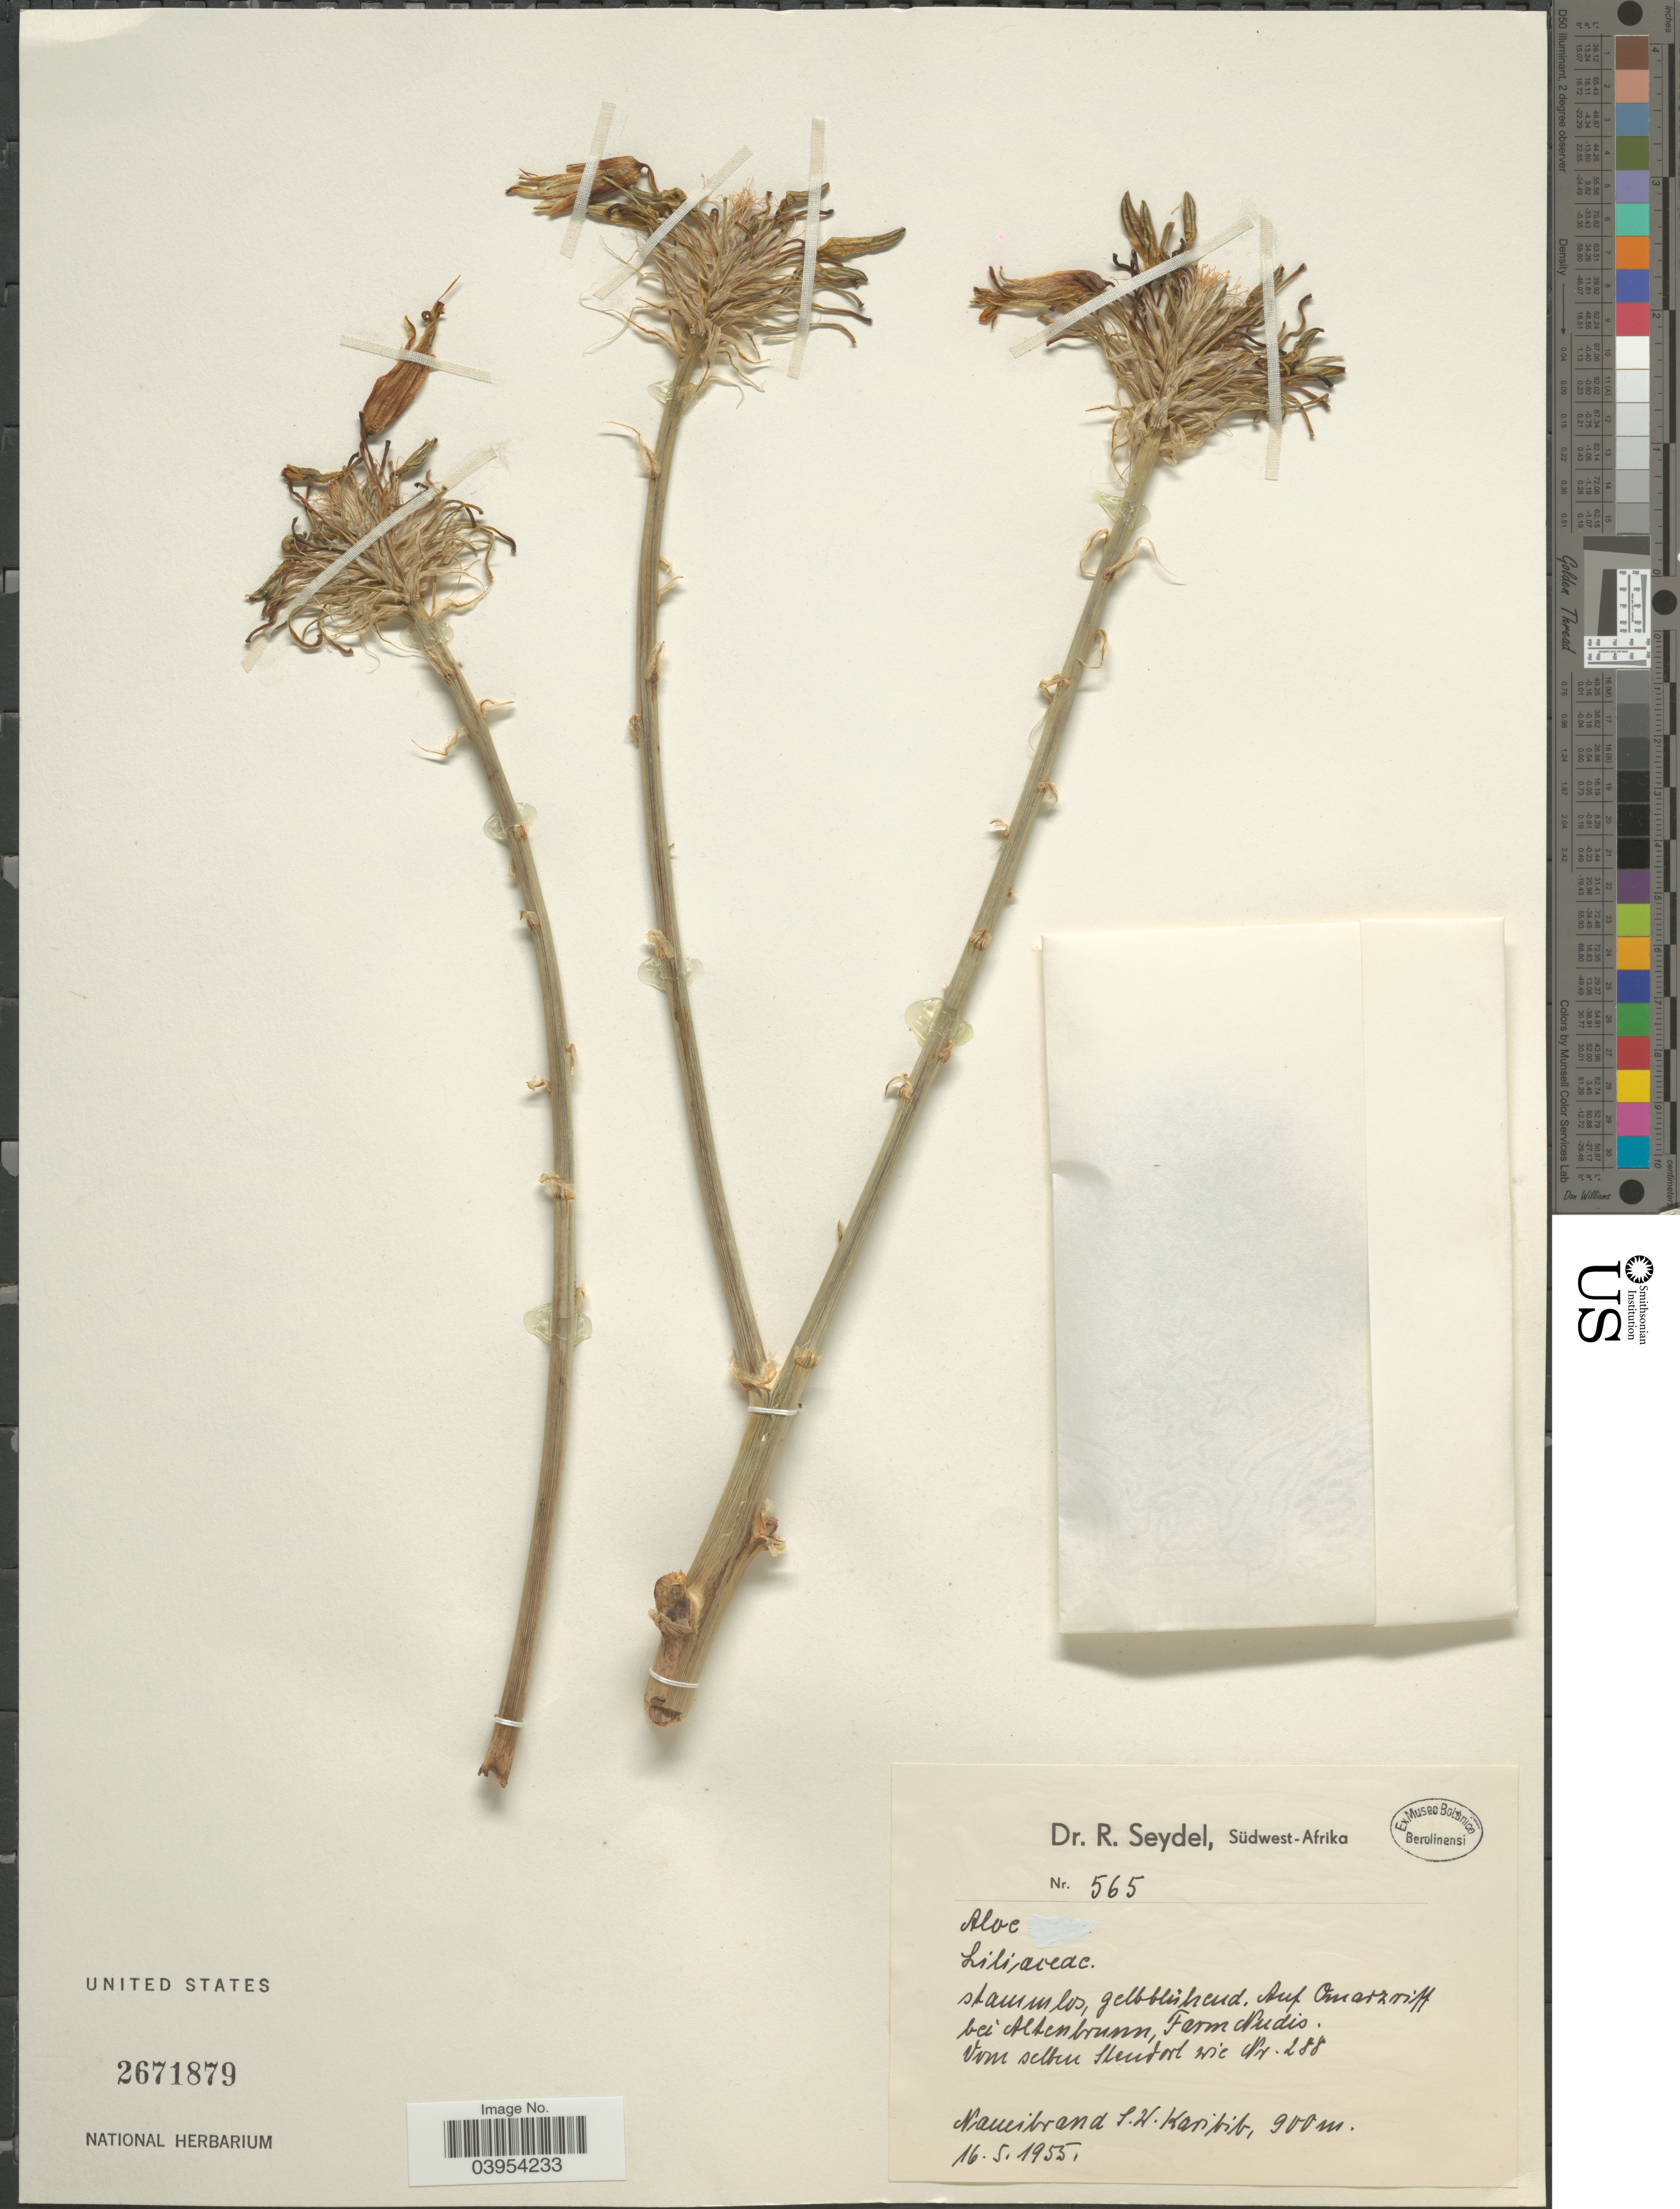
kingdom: Plantae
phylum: Tracheophyta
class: Liliopsida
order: Asparagales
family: Asphodelaceae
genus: Aloe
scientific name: Aloe sp.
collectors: R. Seydel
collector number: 565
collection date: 1955-05-16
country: Namibia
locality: Südwest-Afrika. Namibrand S. W. Karibib.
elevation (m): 900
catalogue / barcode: US 2671879